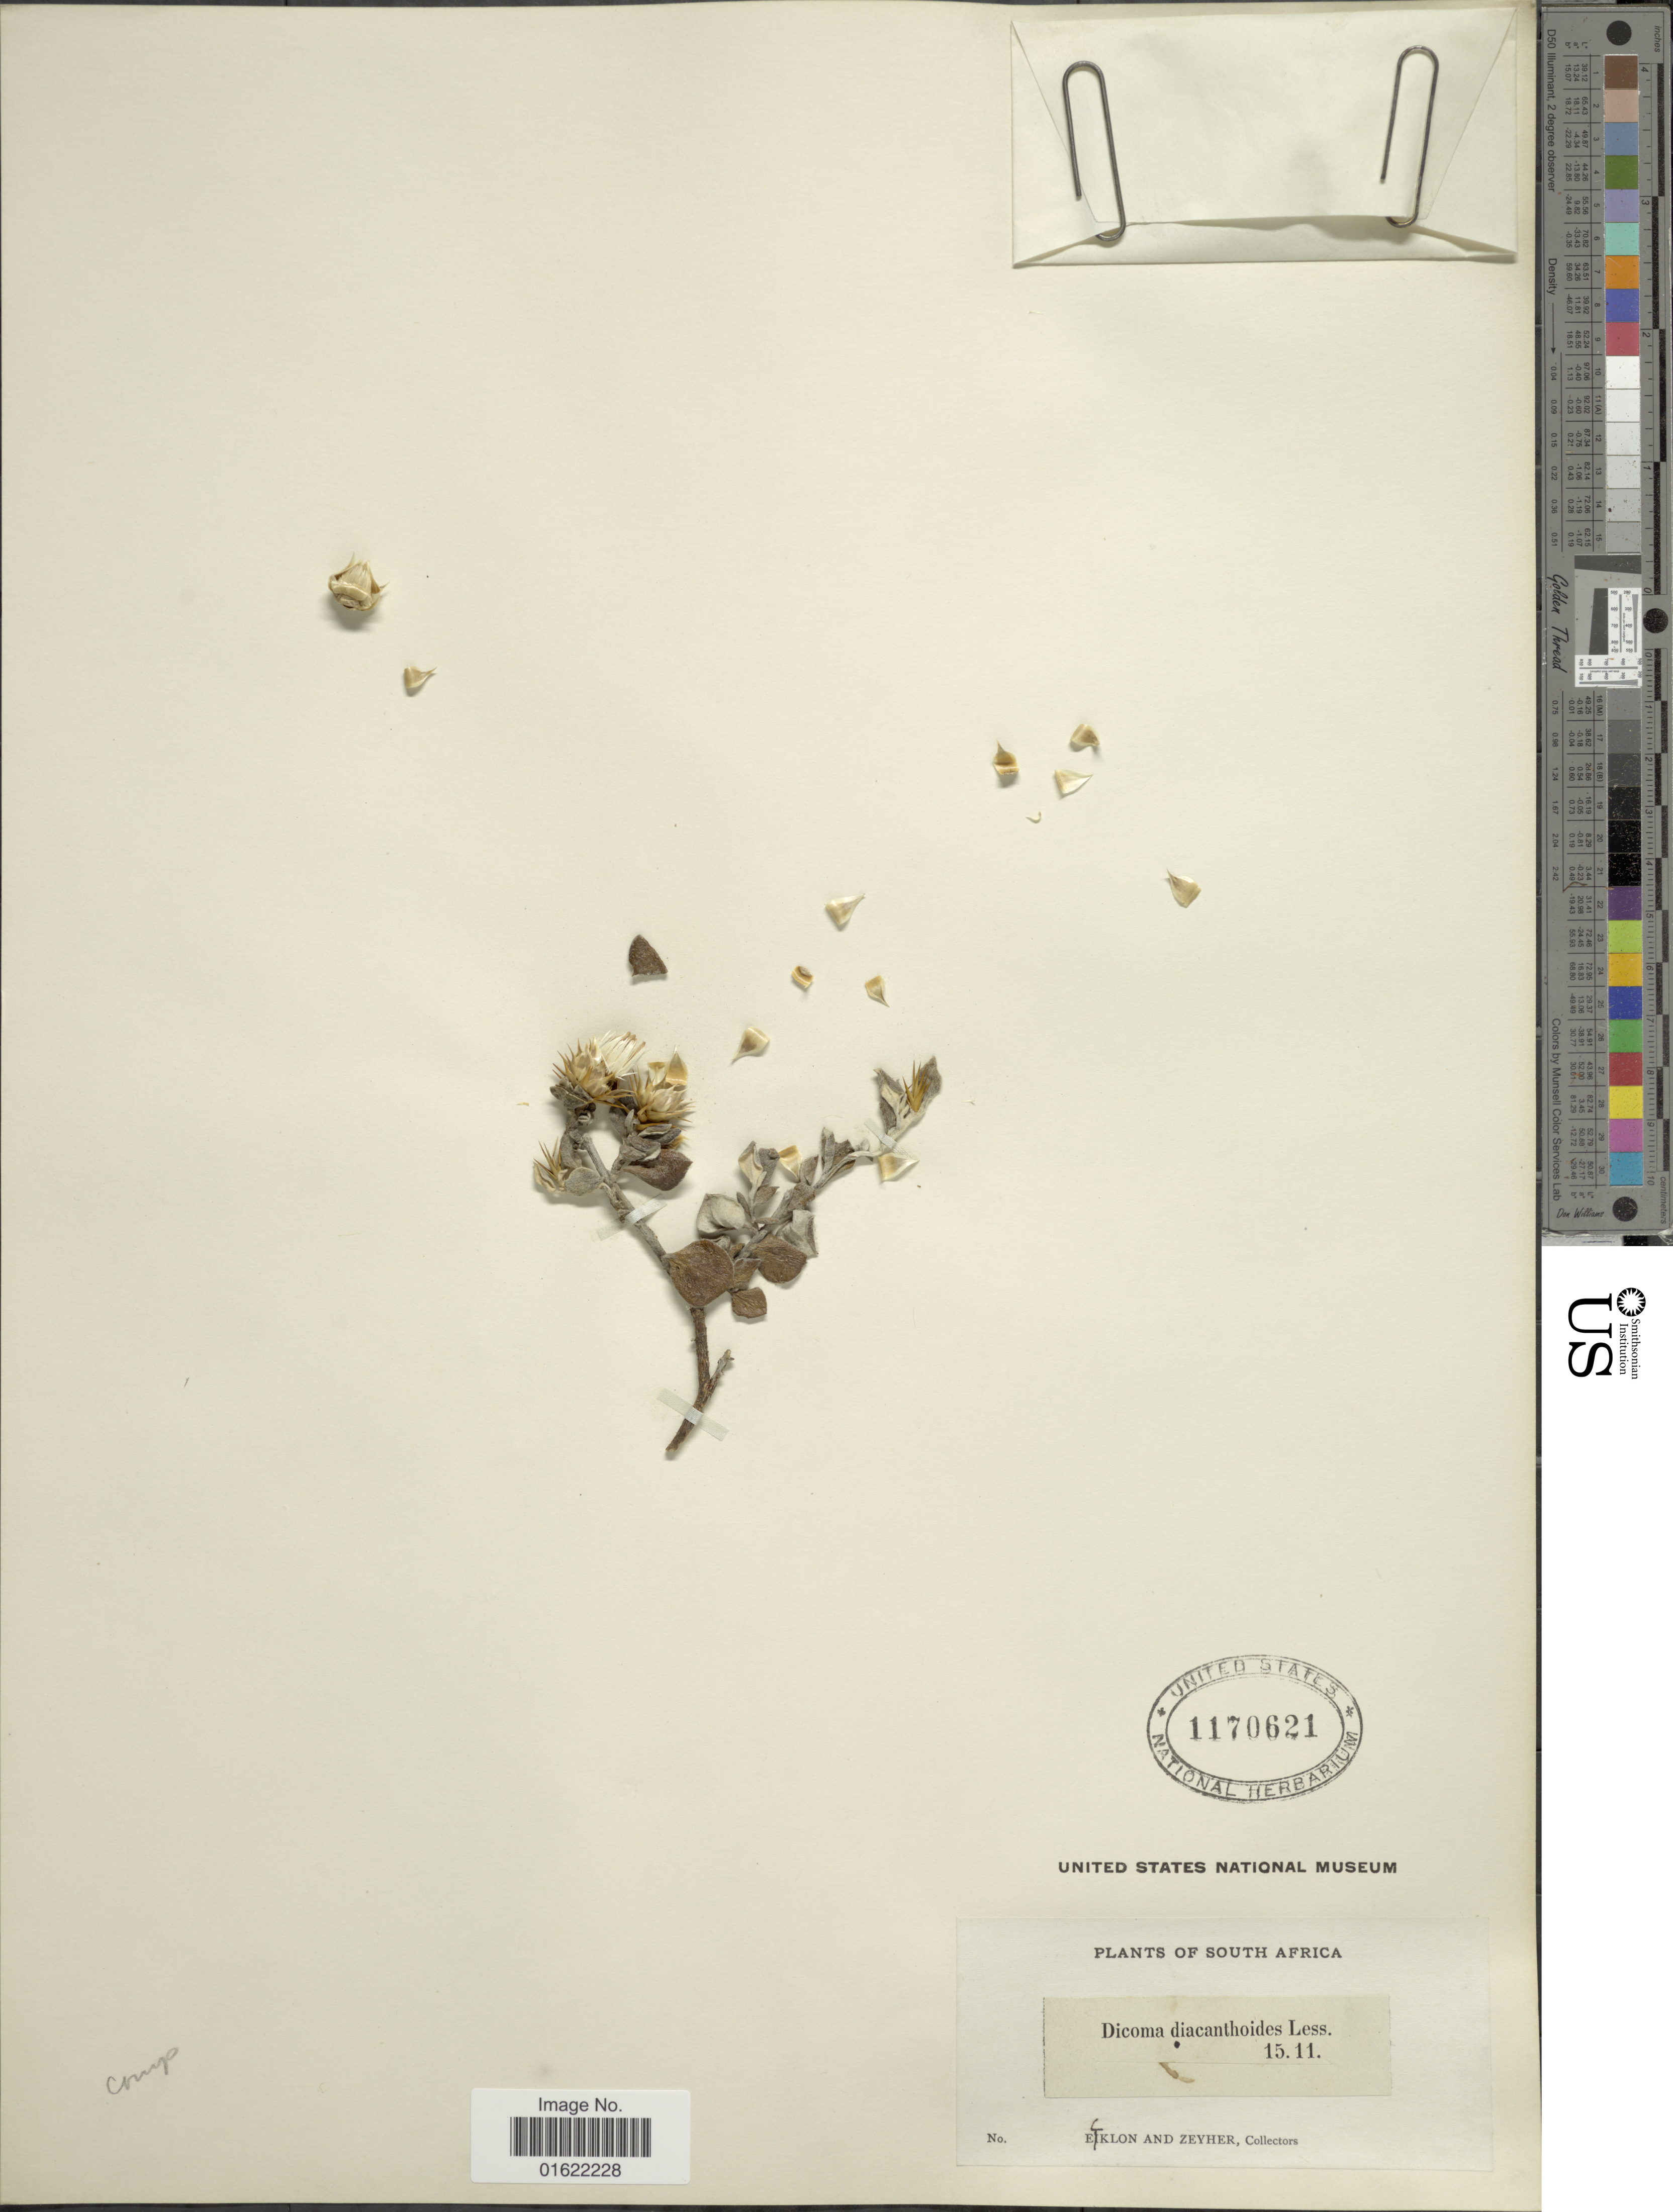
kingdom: Plantae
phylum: Tracheophyta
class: Magnoliopsida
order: Asterales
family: Asteraceae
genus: Macledium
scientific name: Macledium spinosum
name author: (L.) S. Ortiz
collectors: -. Ecklon & -. Zeyher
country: South Africa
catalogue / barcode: US 1170621